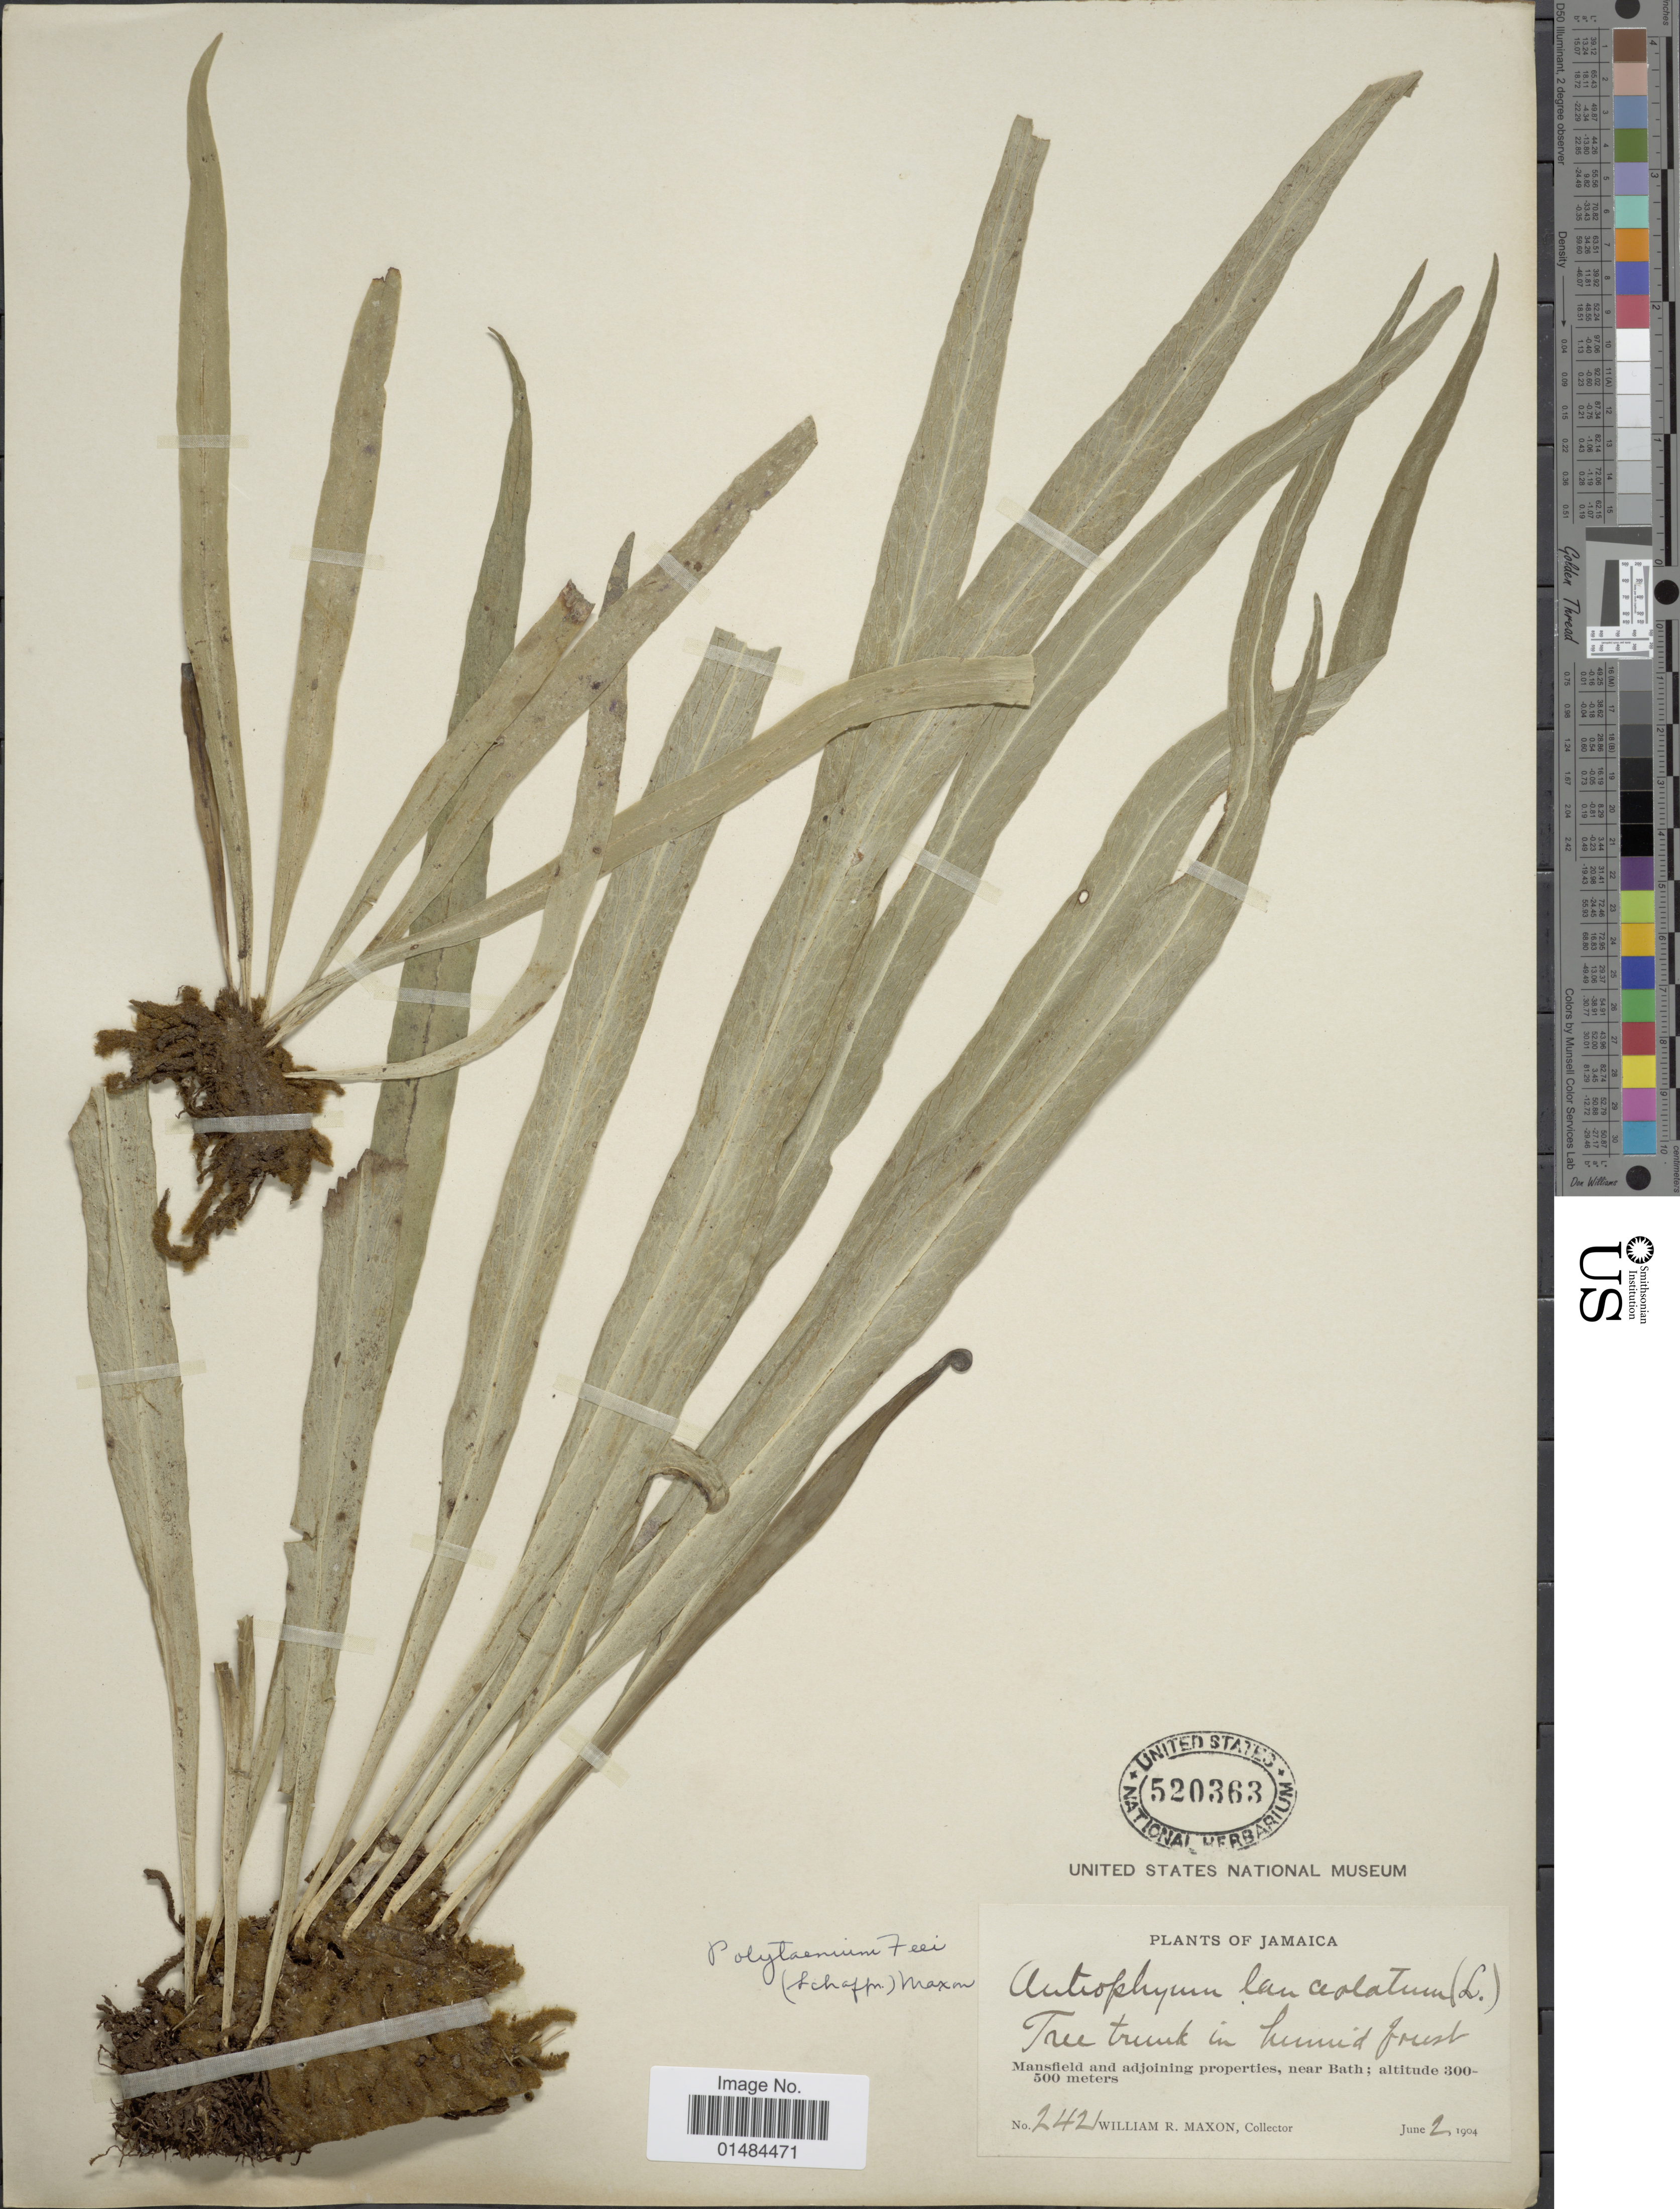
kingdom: Plantae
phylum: Tracheophyta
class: Polypodiopsida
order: Polypodiales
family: Pteridaceae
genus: Polytaenium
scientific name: Polytaenium lanceolatum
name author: (L.) Desv.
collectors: W. R. Maxon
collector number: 2421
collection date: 1904-06-02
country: Jamaica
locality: Jamaica, Mansfield and adjoining properties, near Bath.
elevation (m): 300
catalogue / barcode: US 520363